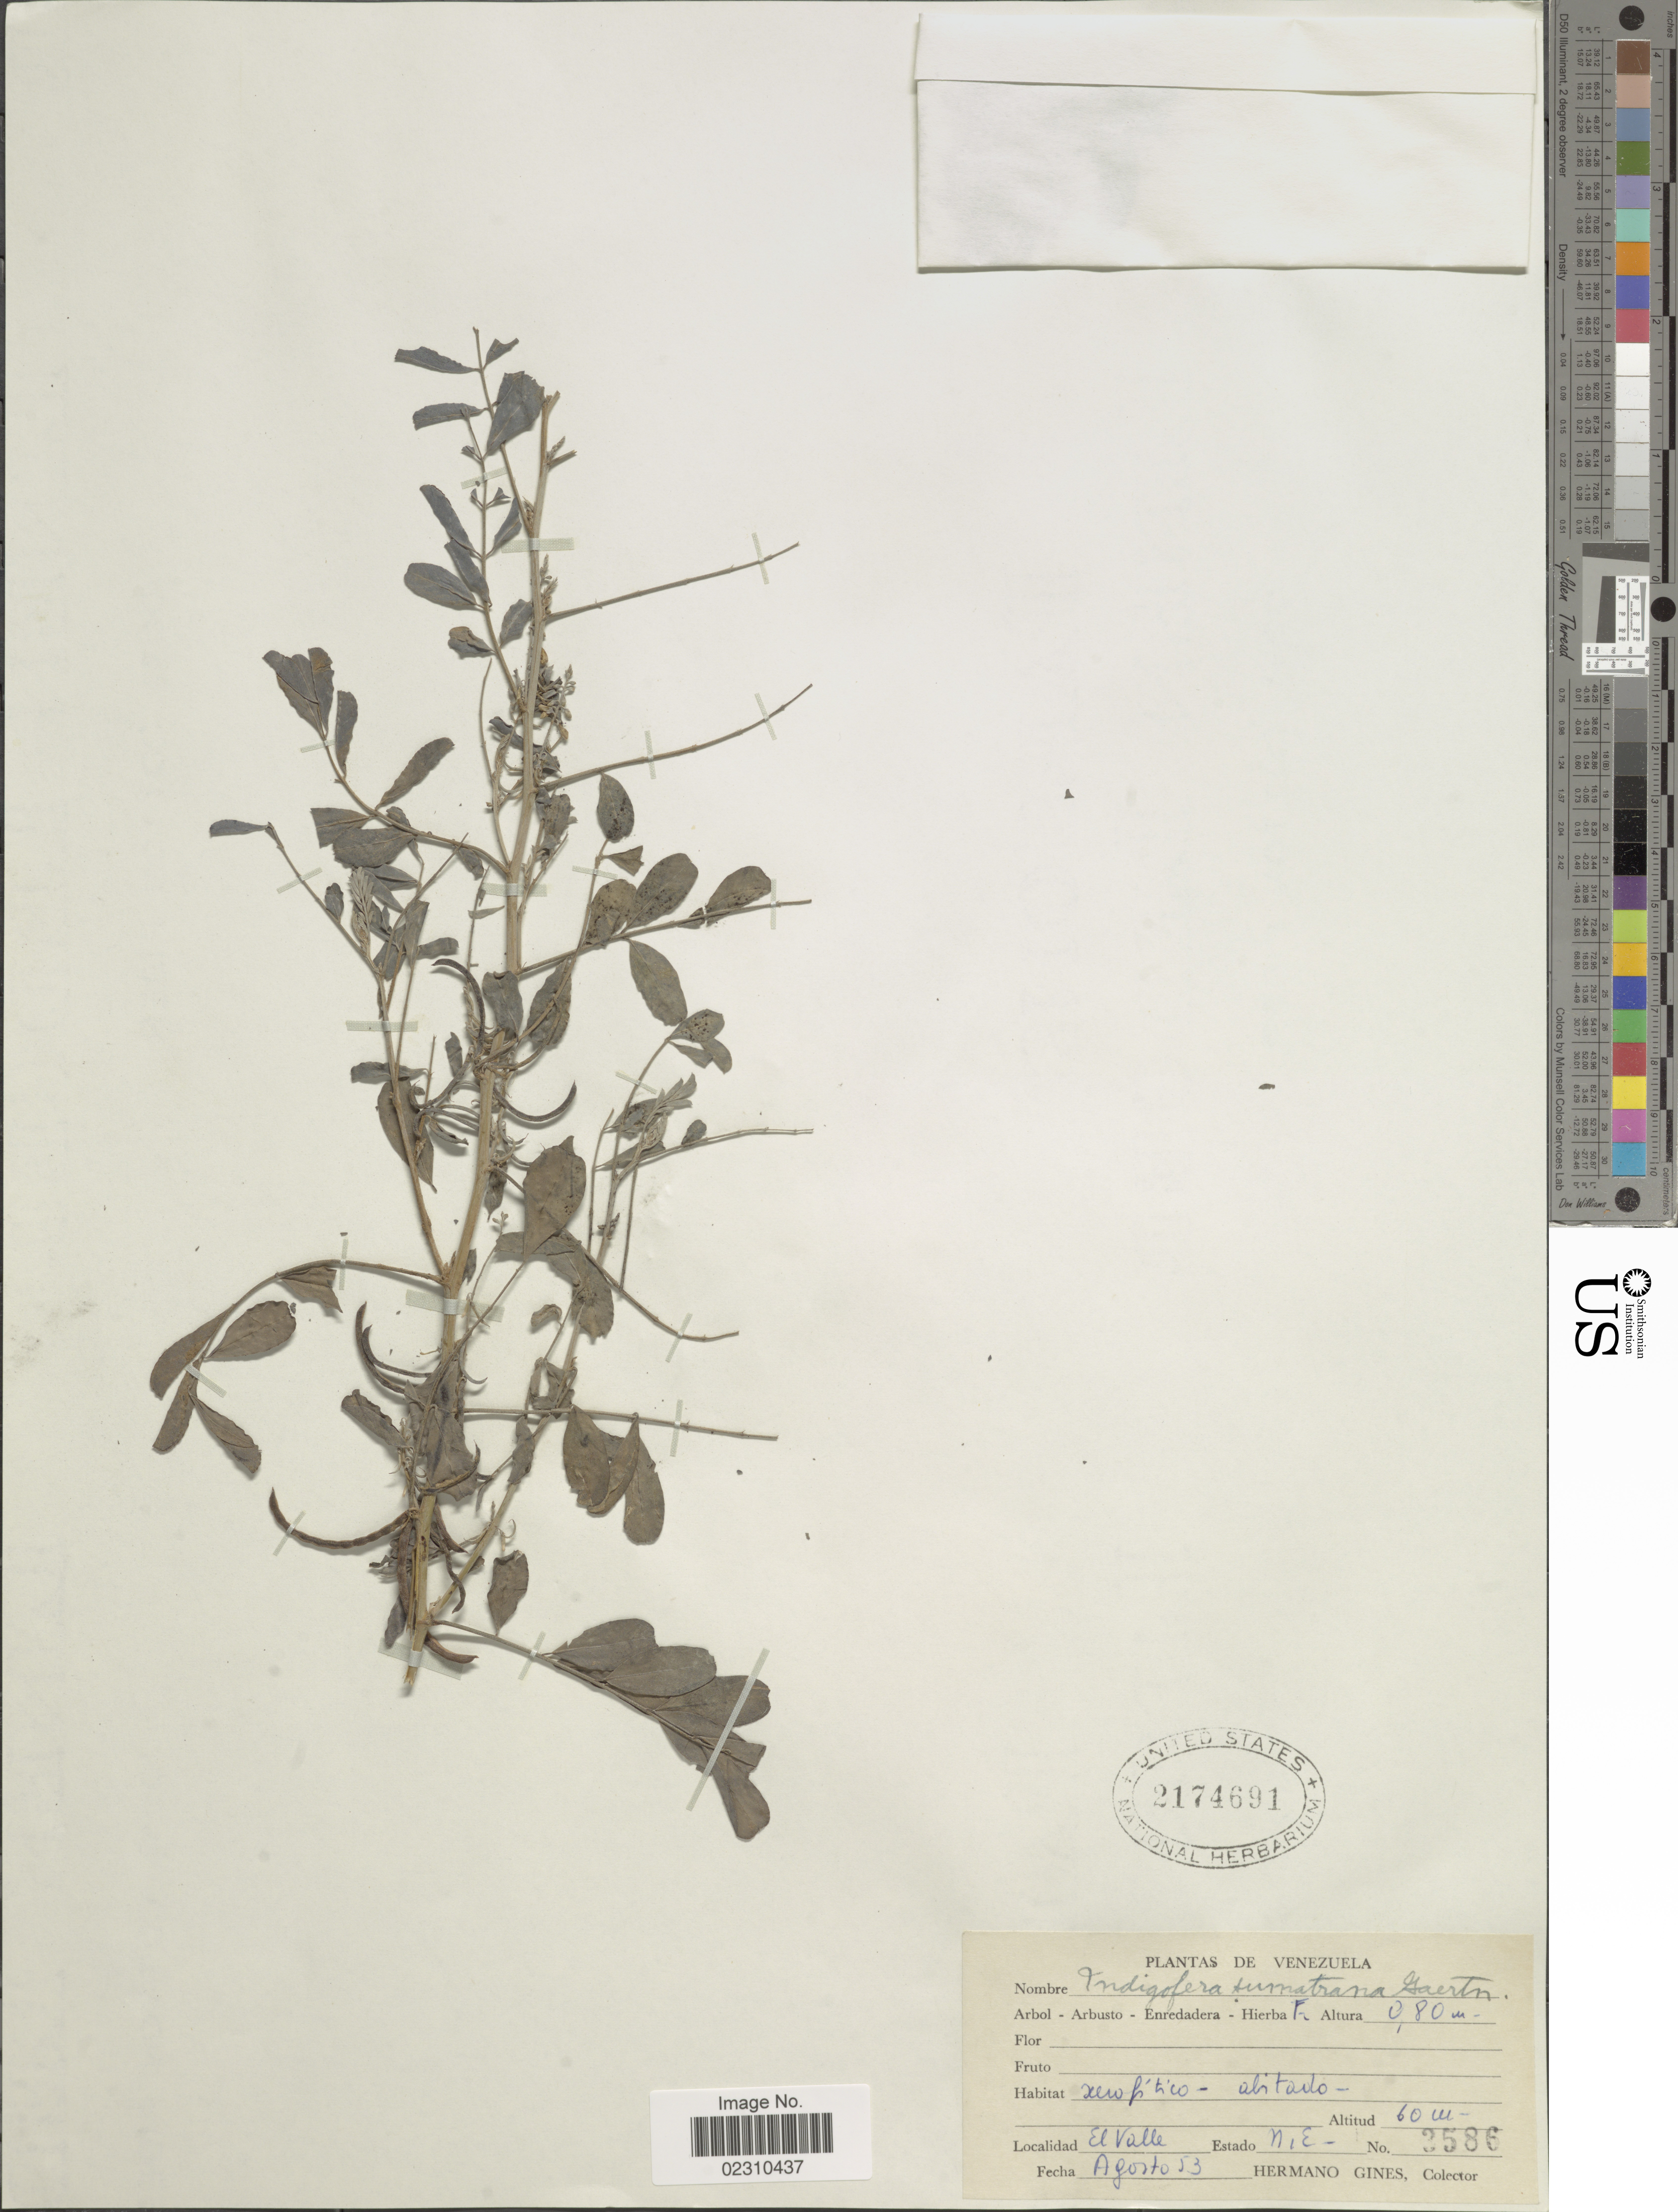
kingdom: Plantae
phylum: Tracheophyta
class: Magnoliopsida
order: Fabales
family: Fabaceae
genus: Indigofera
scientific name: Indigofera sumatrana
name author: Gaertn.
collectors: Bro. Gines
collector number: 3586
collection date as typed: Transcribed d/m/y: /8/53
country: Colombia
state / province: Valle del Cauca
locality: El Valle, Estado Nie.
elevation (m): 60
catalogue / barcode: US 2174691